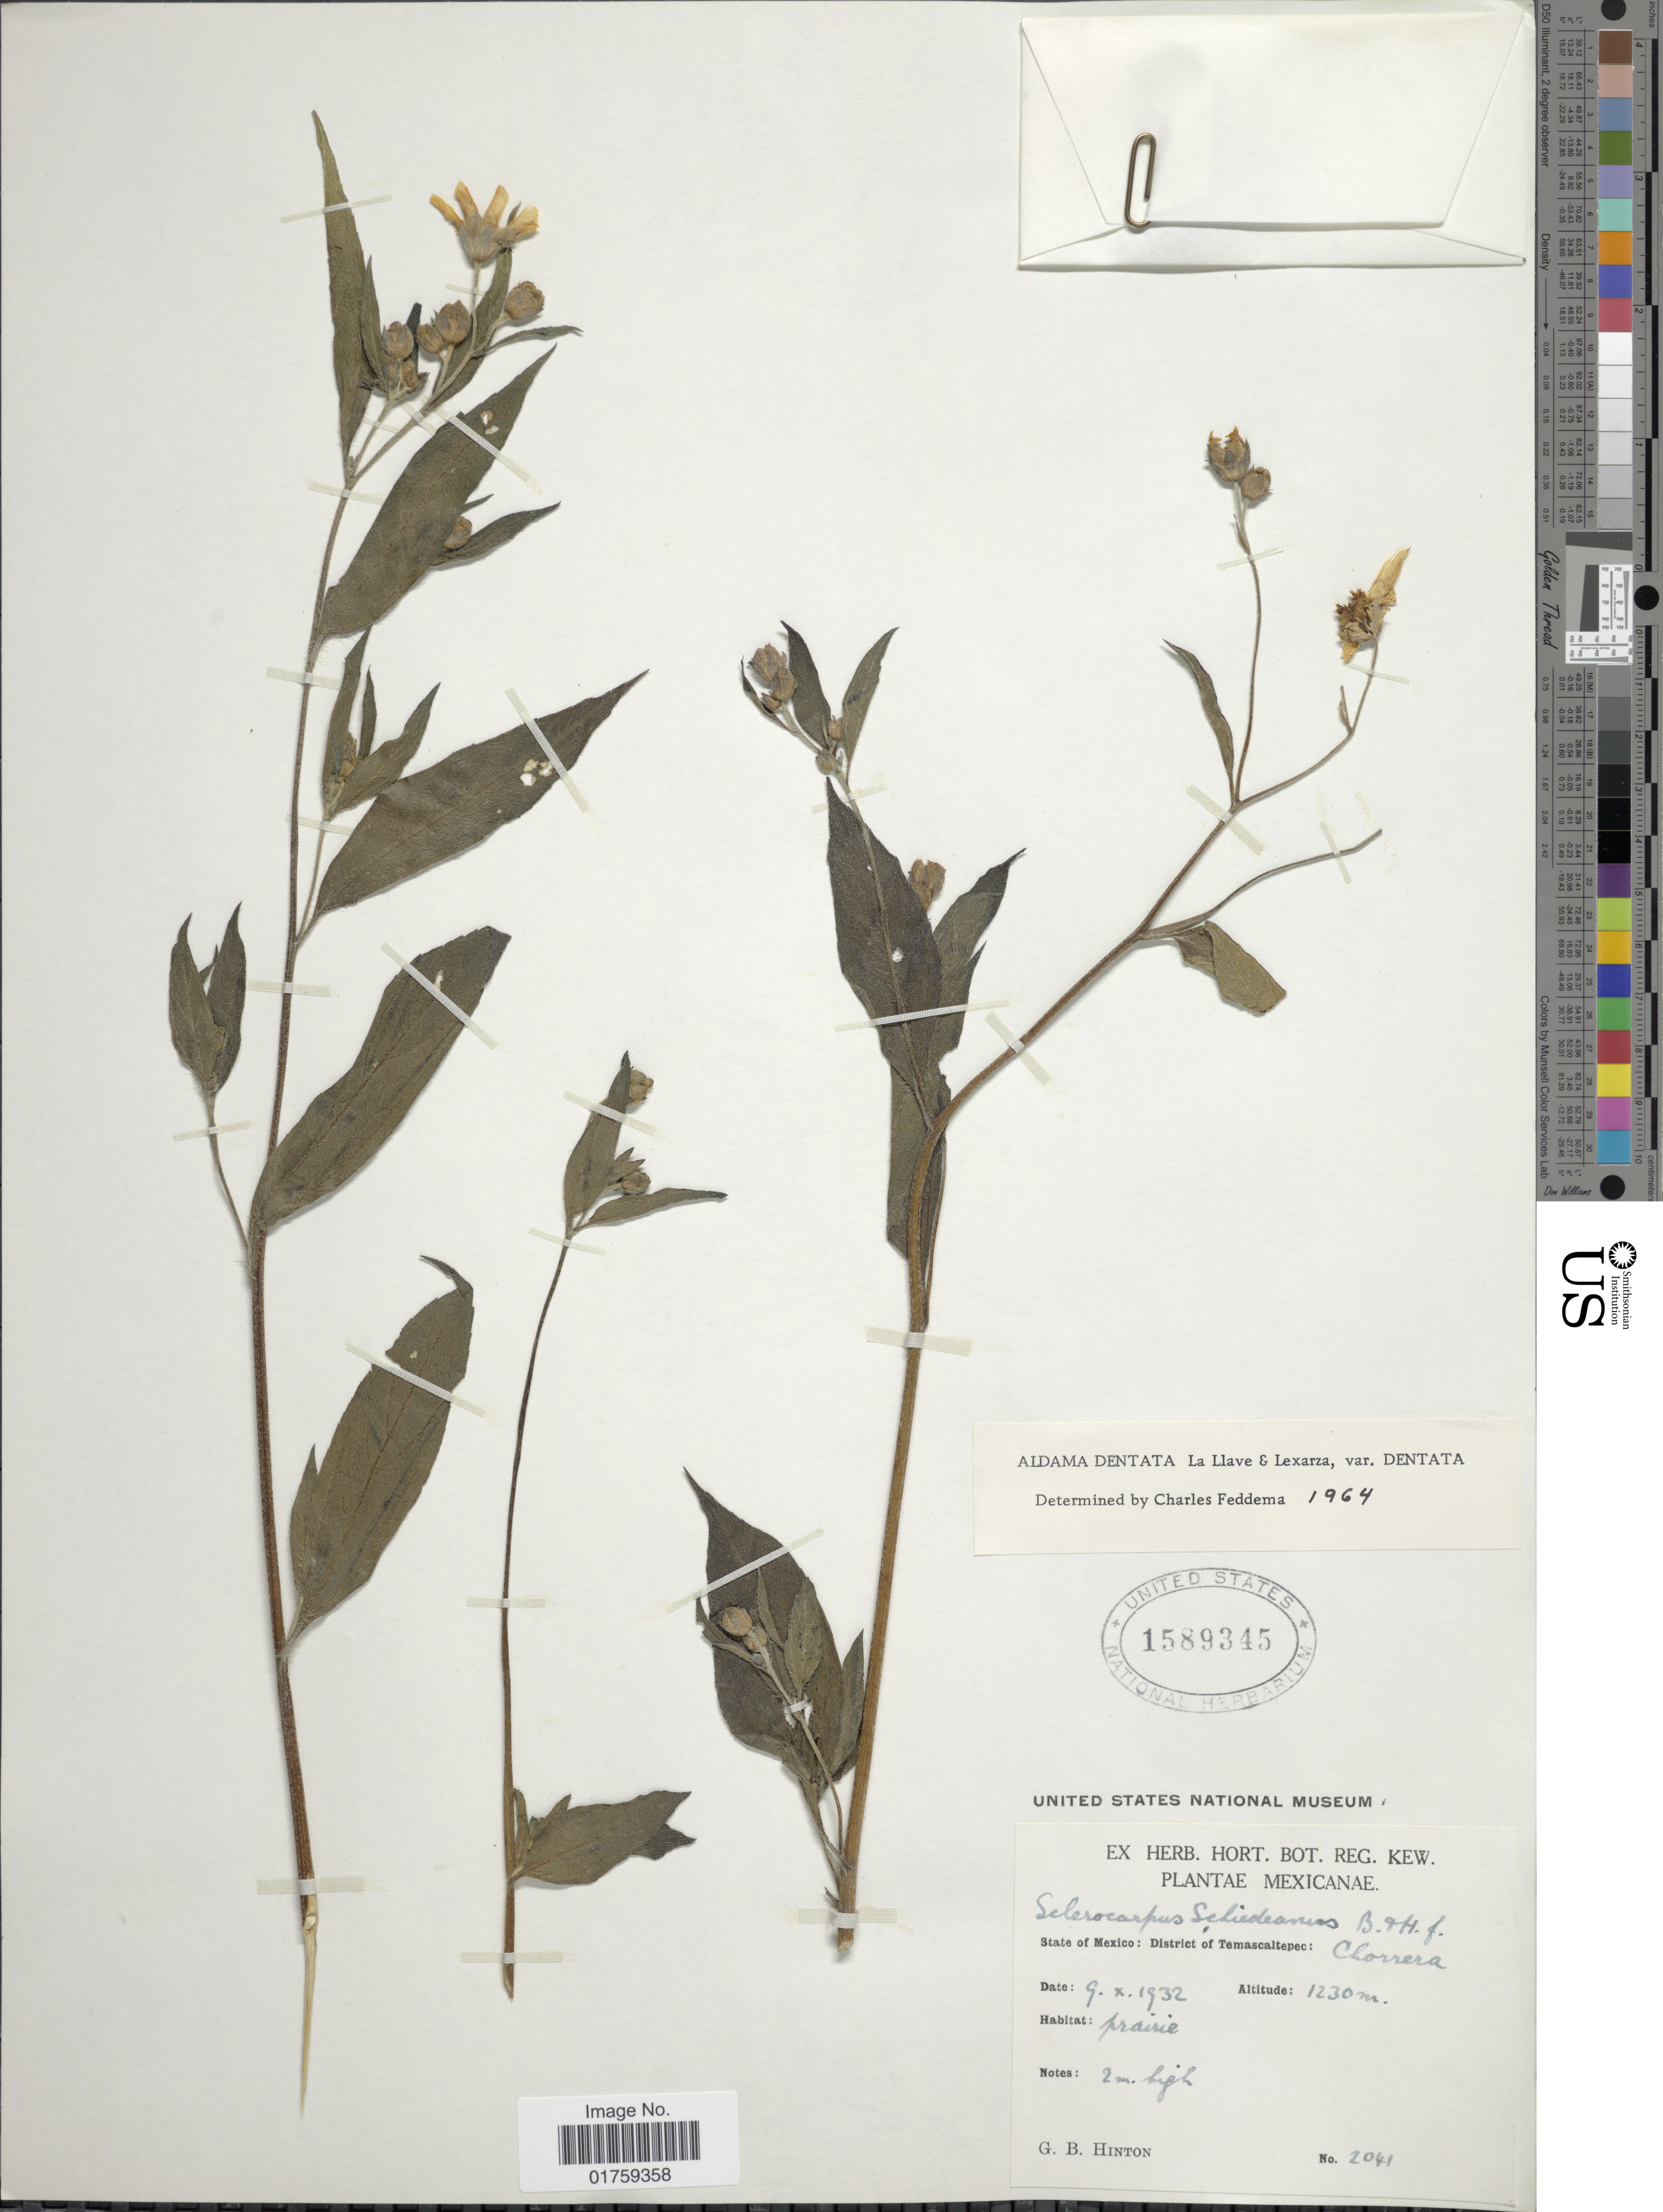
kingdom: Plantae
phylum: Tracheophyta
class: Magnoliopsida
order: Asterales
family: Asteraceae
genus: Sclerocarpus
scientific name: Sclerocarpus dentatus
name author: (La Llave) Benth. & Hook. f. ex Hemsl.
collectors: G. B. Hinton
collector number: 2041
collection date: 1932-10-09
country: Mexico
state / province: México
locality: State of Mexico: District of Temascaltepec: Chorrera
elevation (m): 1230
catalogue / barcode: US 1589345